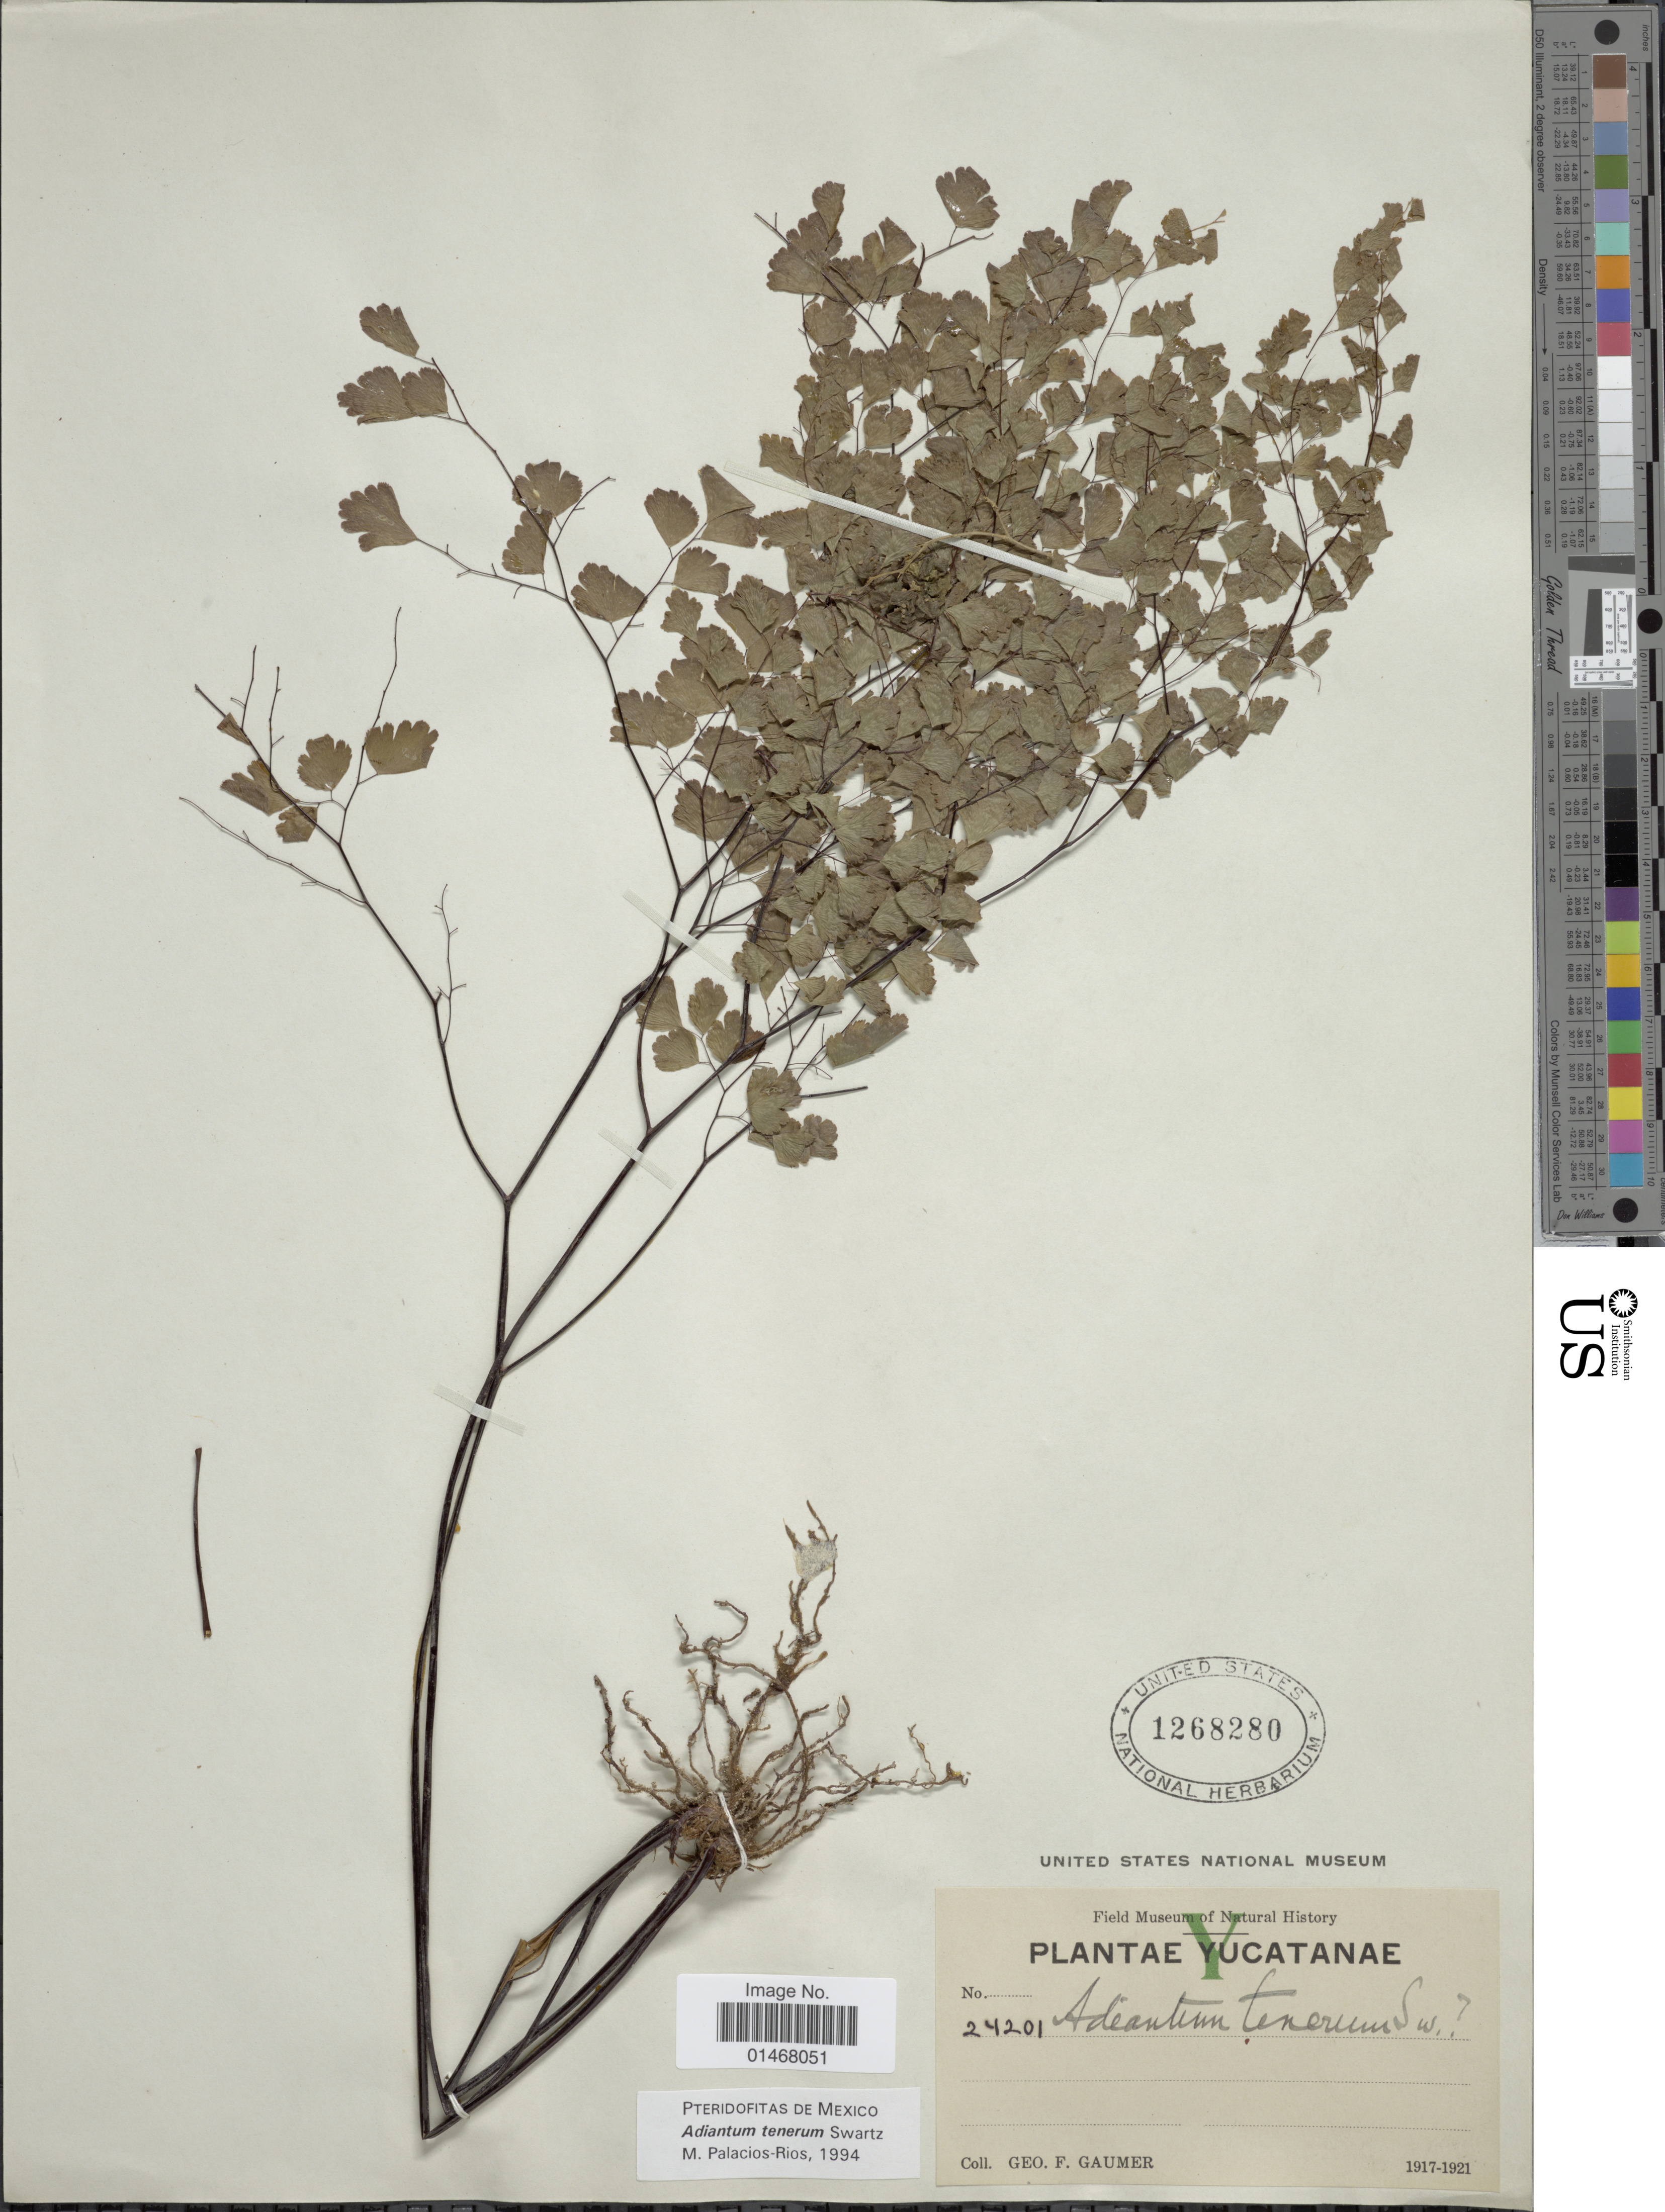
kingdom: Plantae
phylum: Tracheophyta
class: Polypodiopsida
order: Polypodiales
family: Pteridaceae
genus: Adiantum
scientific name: Adiantum tenerum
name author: Sw.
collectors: G. F. Gaumer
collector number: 24201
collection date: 1917/1921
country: Mexico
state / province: Yucatán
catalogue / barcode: US 1268280